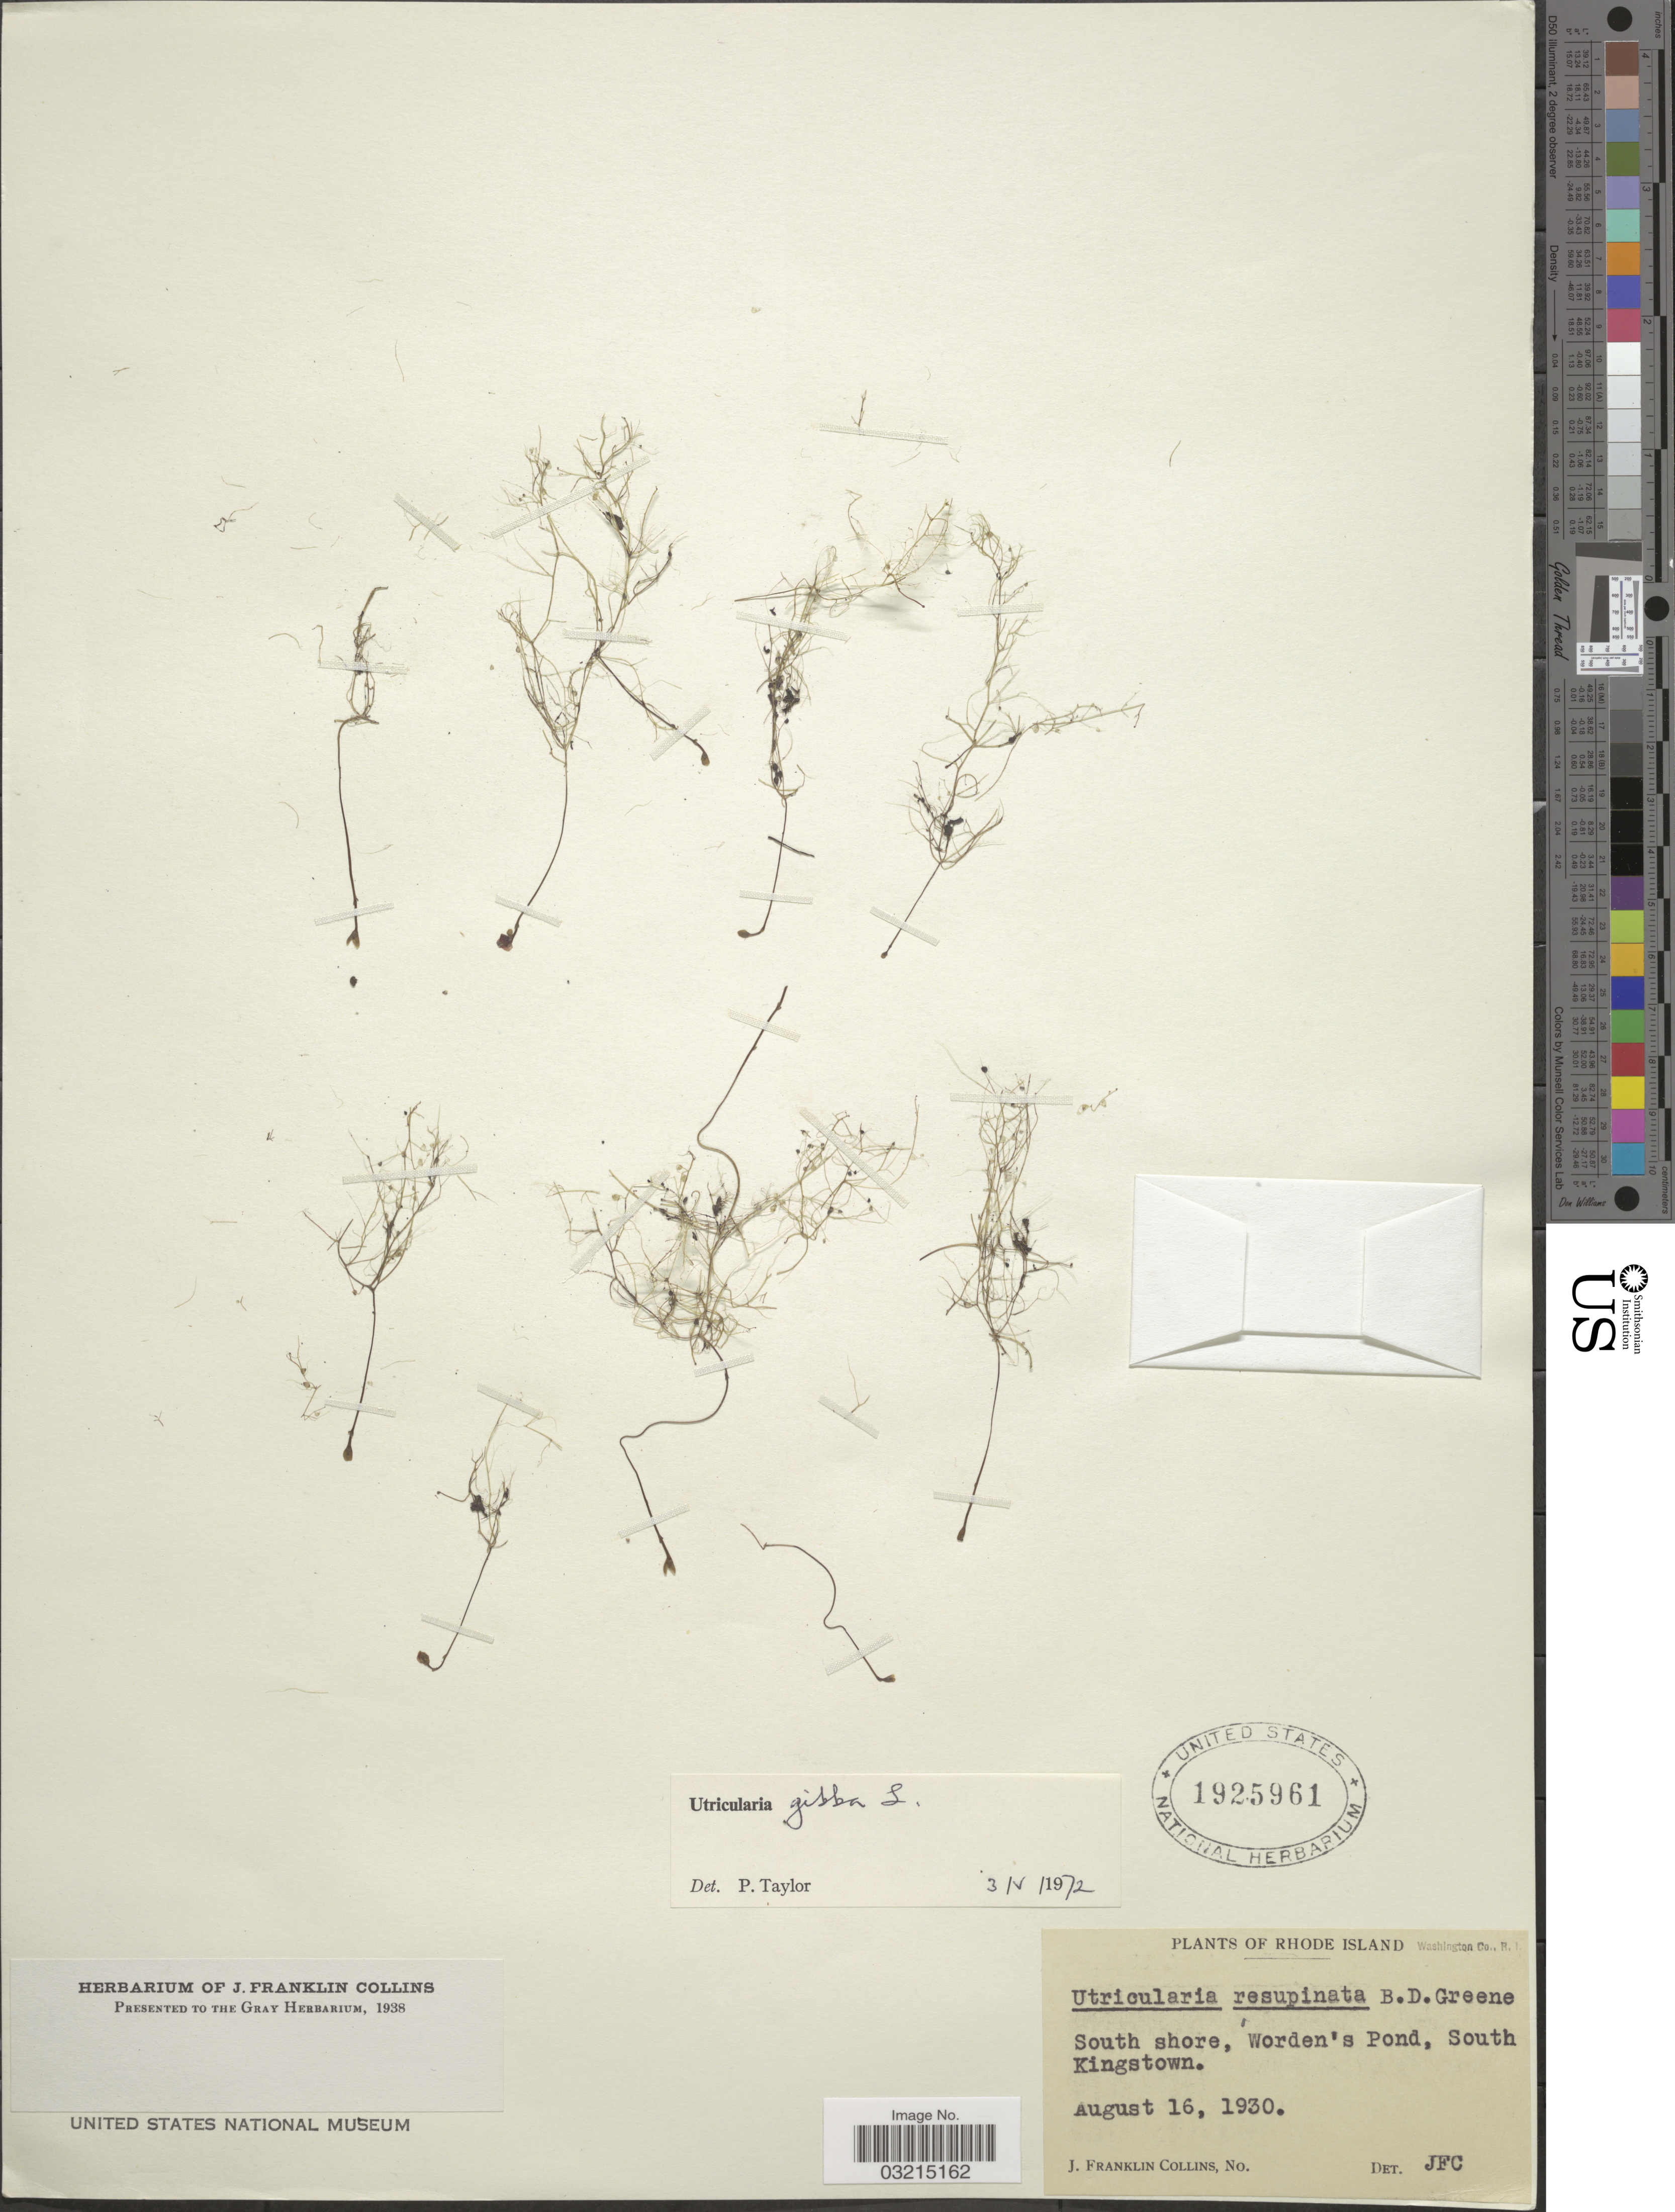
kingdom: Plantae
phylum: Tracheophyta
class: Magnoliopsida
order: Lamiales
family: Lentibulariaceae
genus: Utricularia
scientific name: Utricularia gibba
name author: L.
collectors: J. Collins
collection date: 1930-08-16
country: United States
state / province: Rhode Island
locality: South shore, Worden's Pond, South Kingstown.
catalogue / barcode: US 1925961